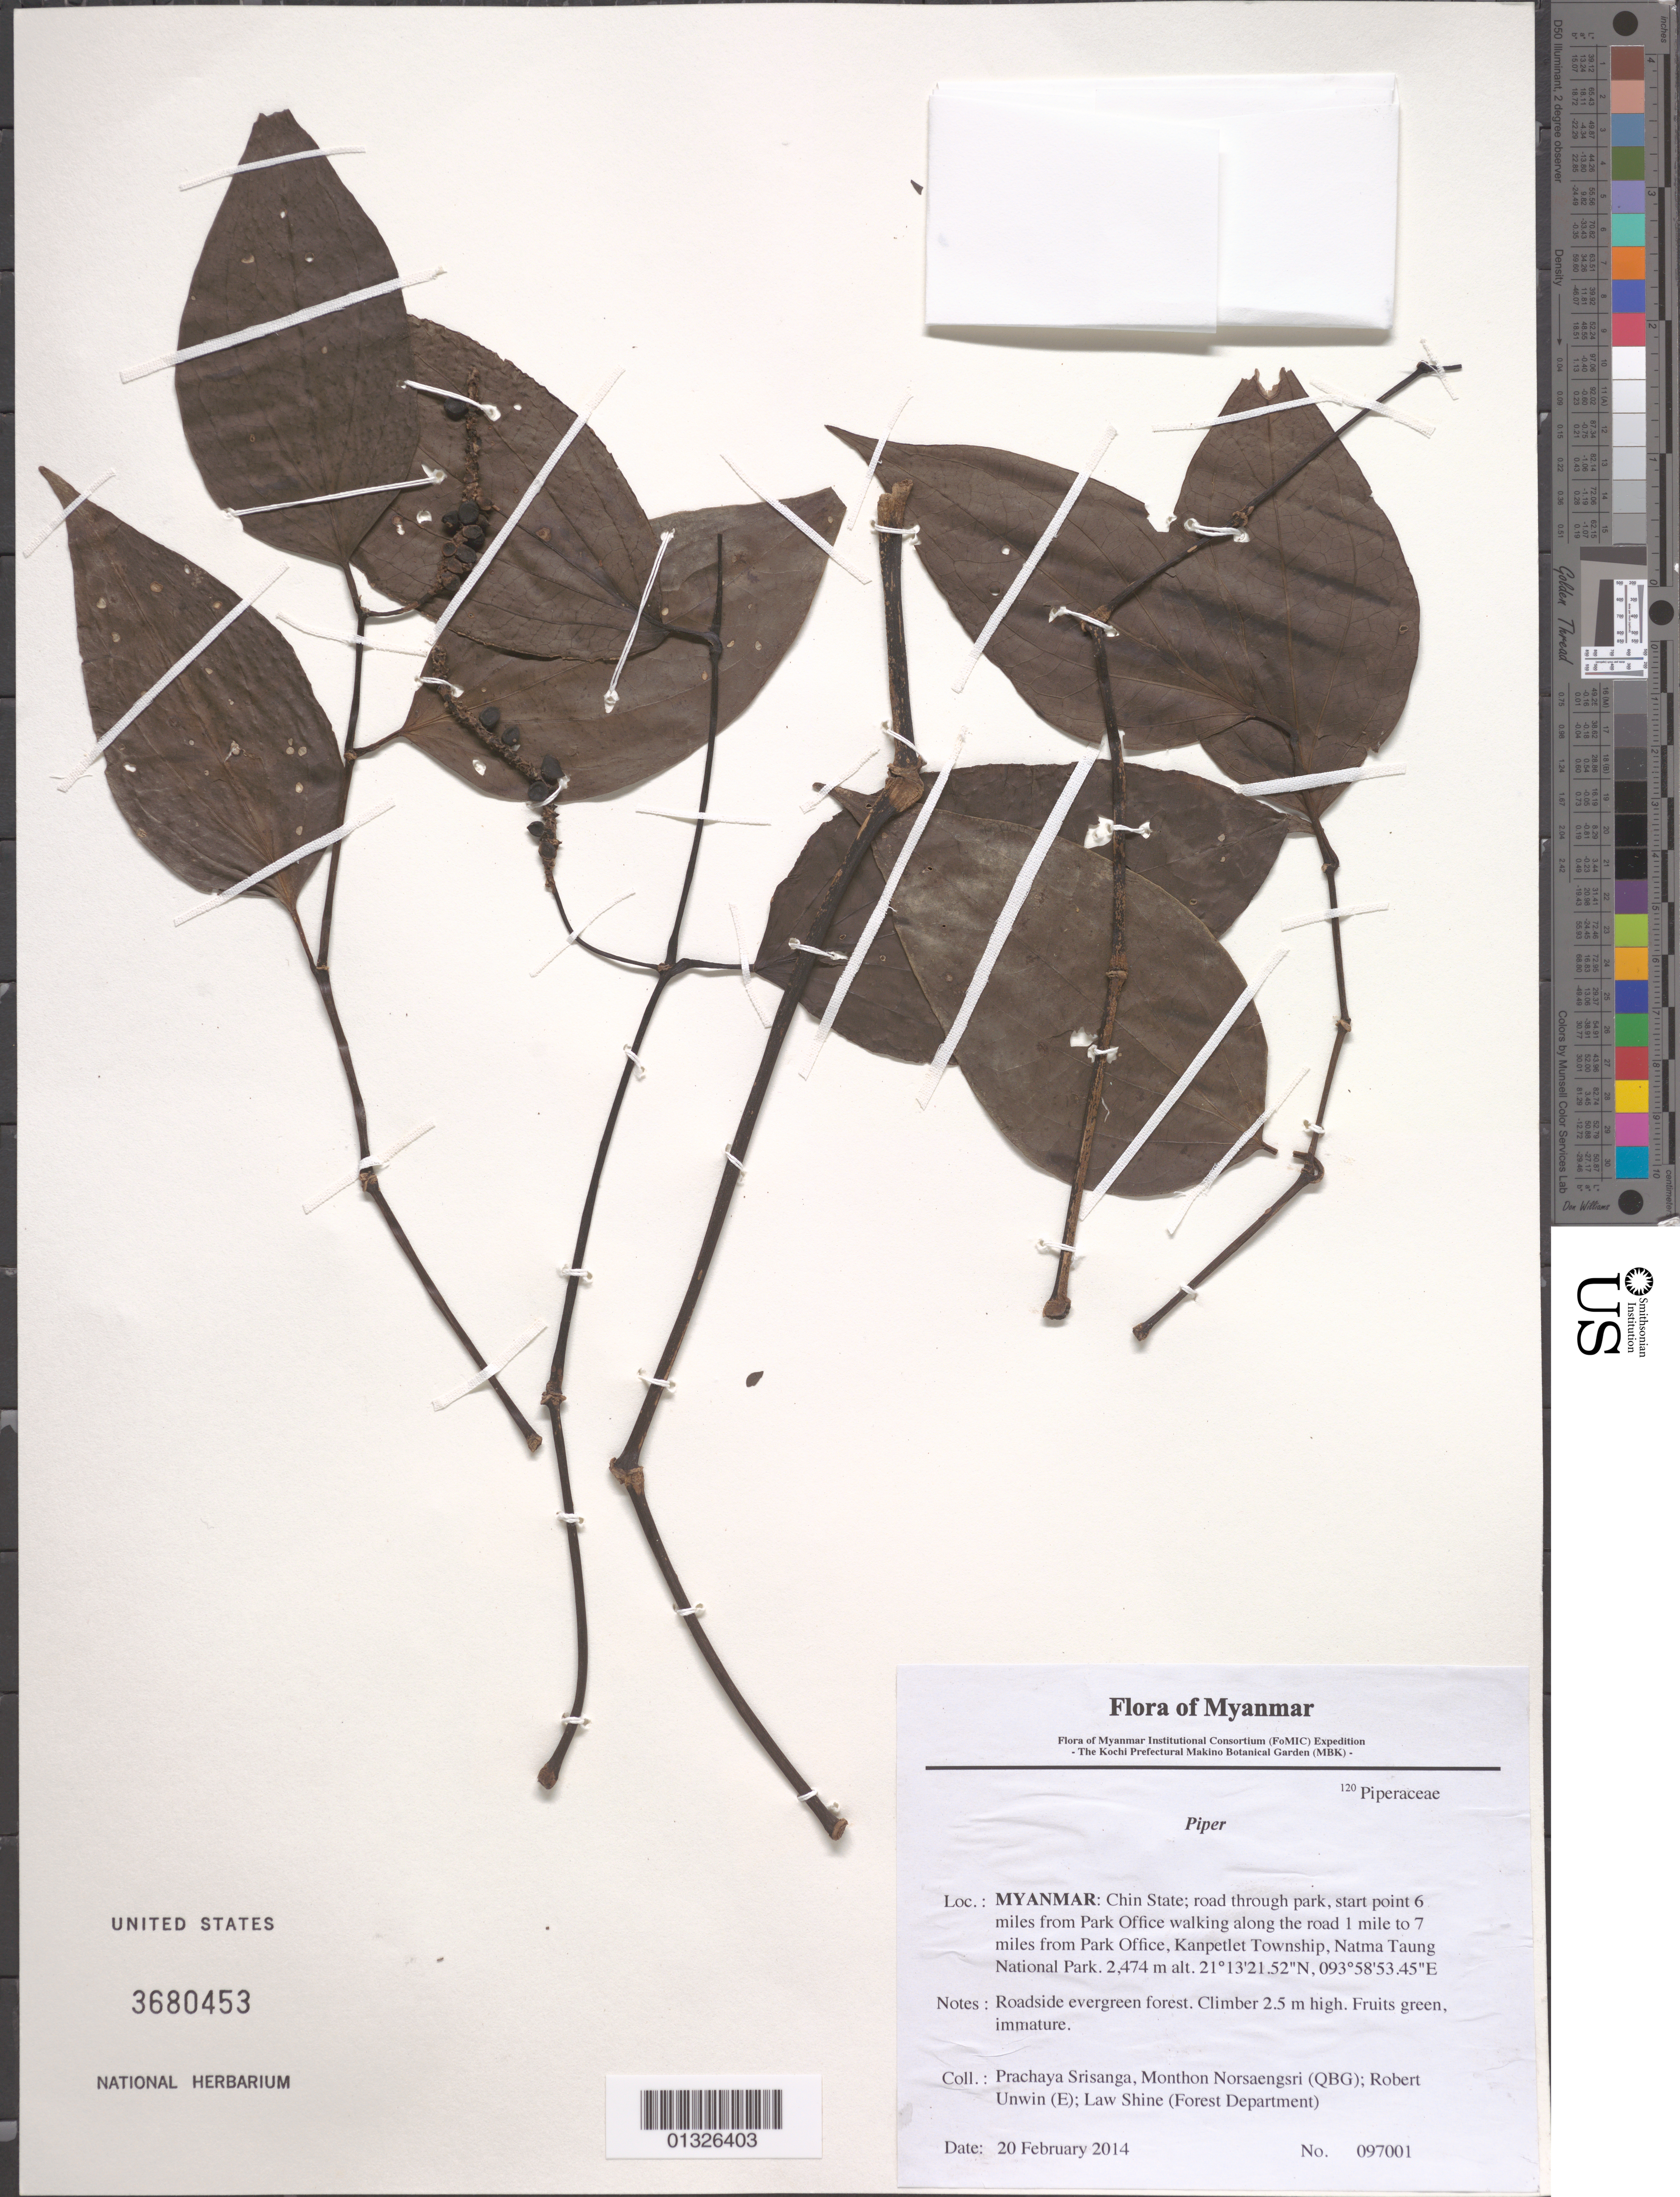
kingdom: Plantae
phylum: Tracheophyta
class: Magnoliopsida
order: Piperales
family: Piperaceae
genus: Piper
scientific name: Piper sp.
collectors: P. Srisanga, M. Norsaengsri, R. Unwin & L. Shine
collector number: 97001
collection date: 2014-02-20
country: Myanmar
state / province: Chin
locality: Road through park, start point 6 miles from Park Office walking along the road 1 mile to 7 miles from Park Office, Kanpetlet Township, Natma Taung National Park.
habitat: Roadside evergreen forest.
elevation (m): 2474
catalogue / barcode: US 3680453